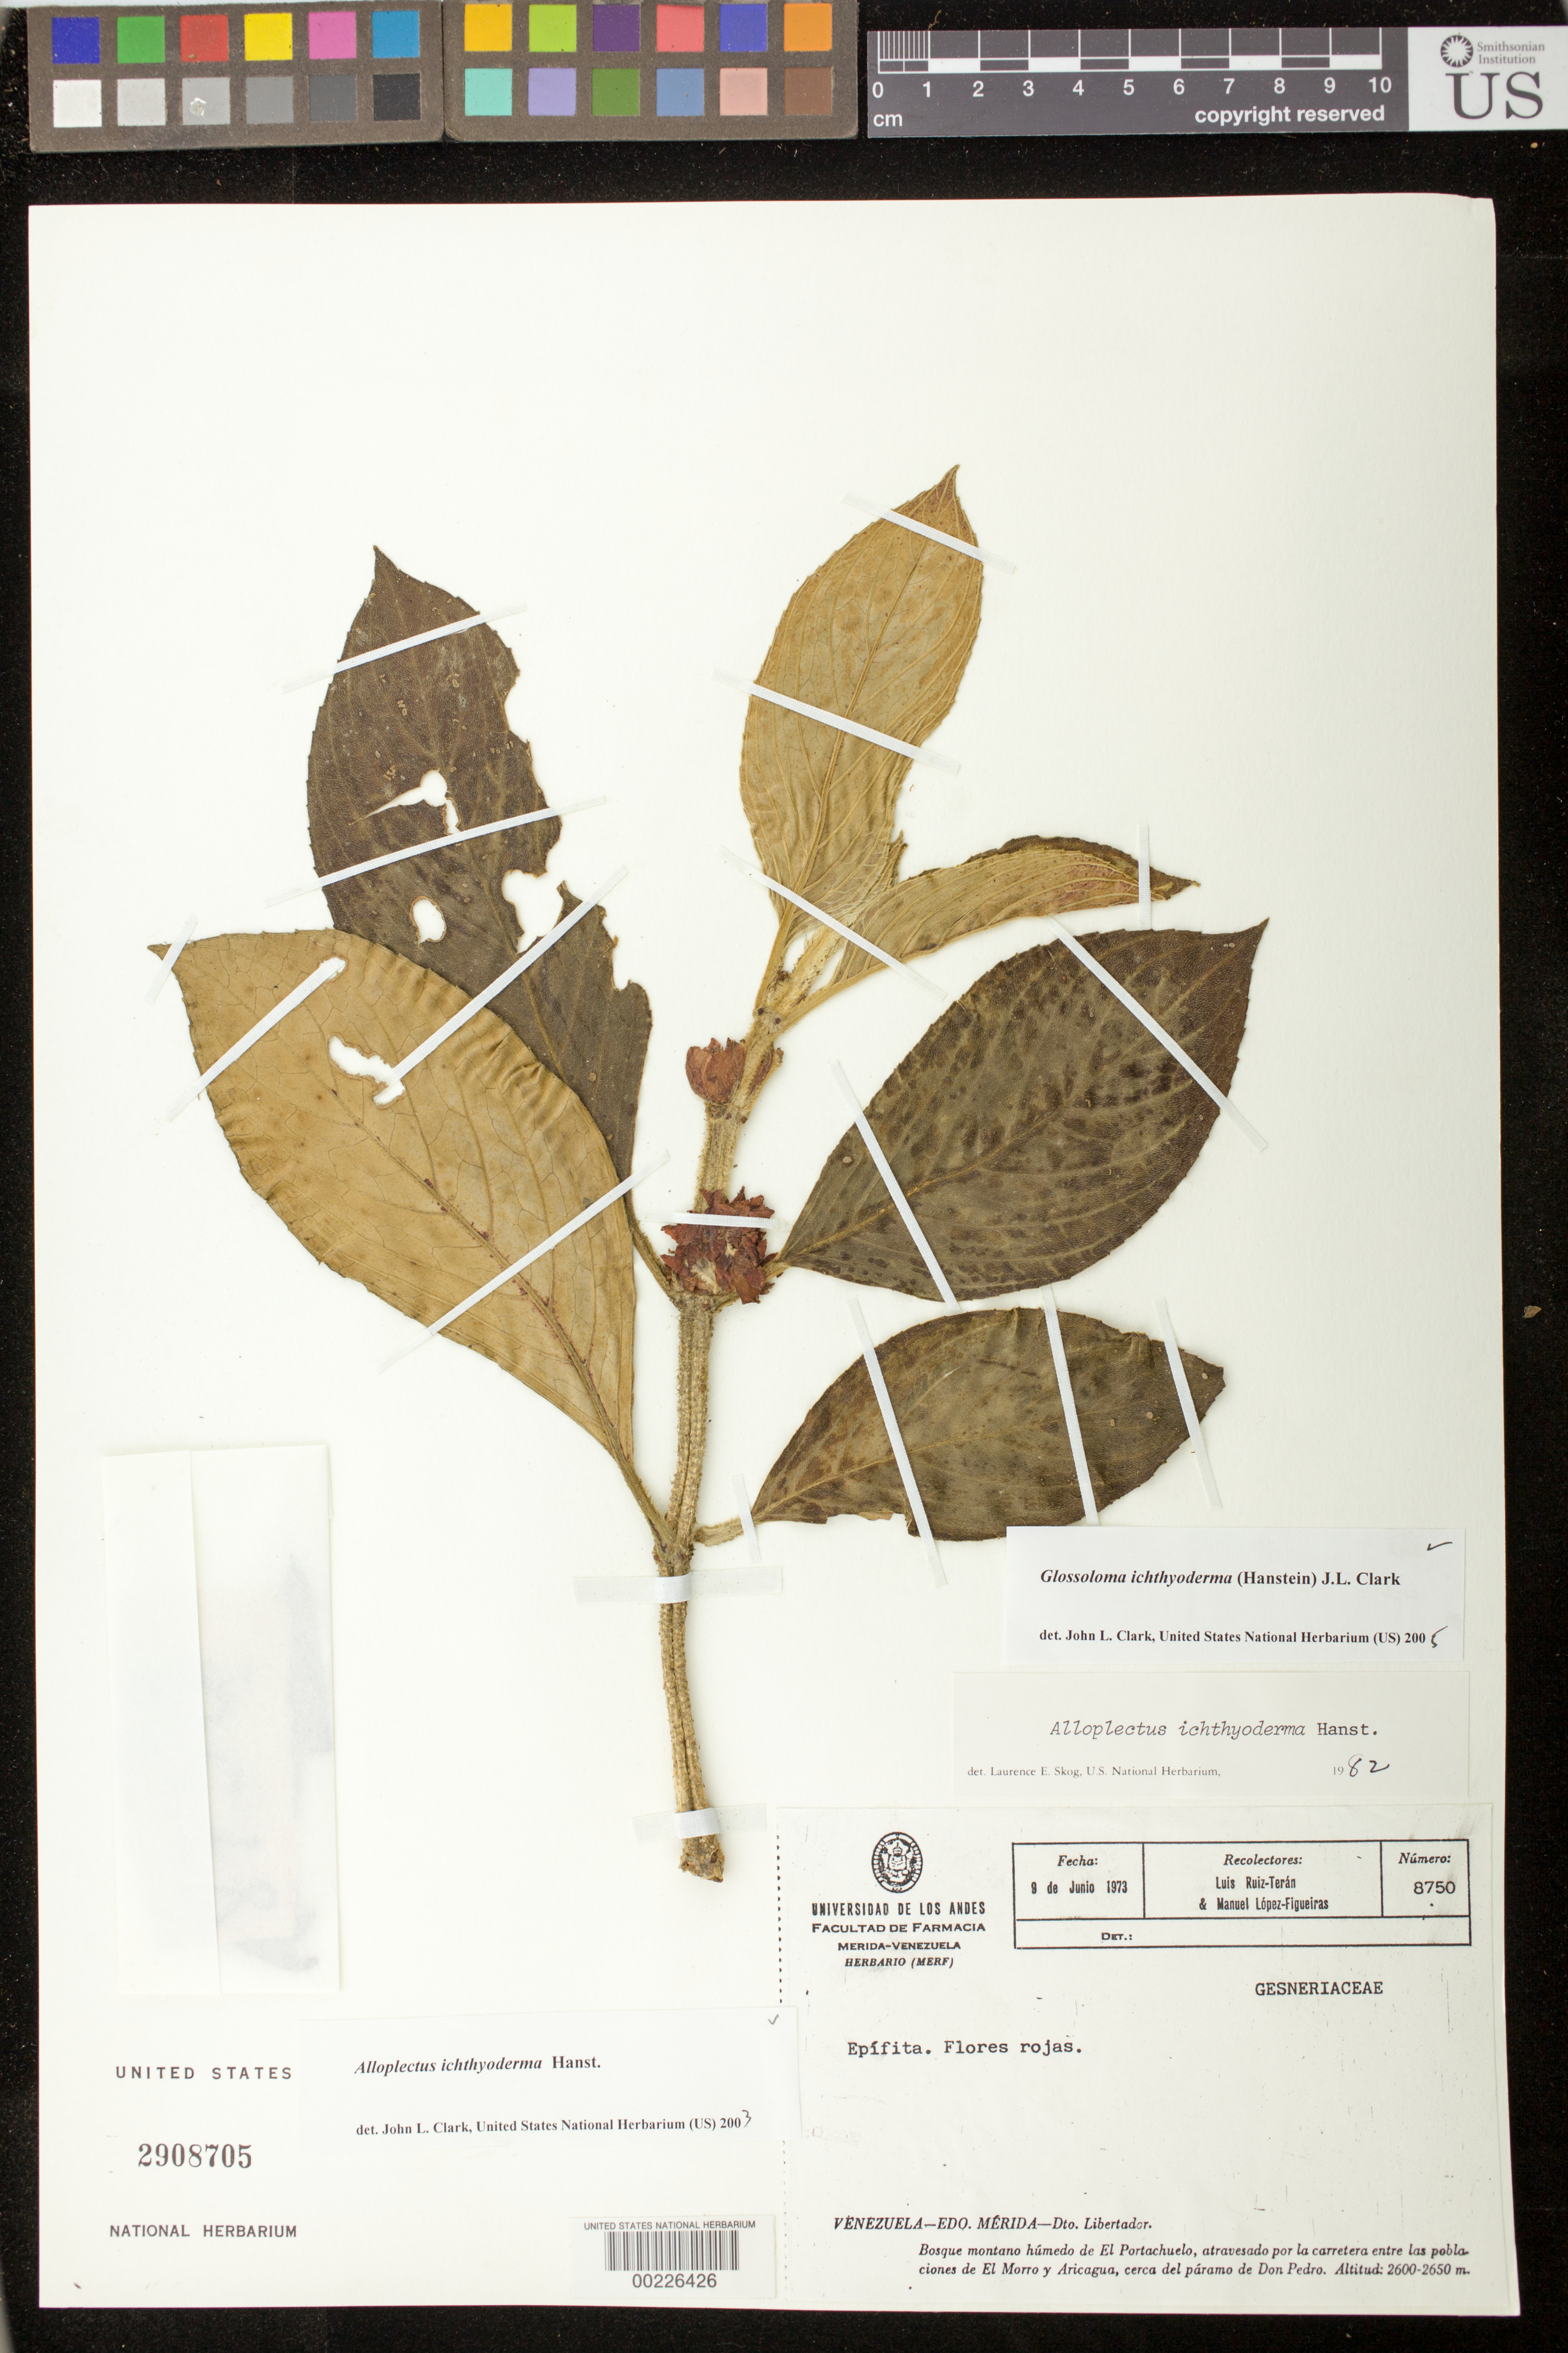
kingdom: Plantae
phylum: Tracheophyta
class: Magnoliopsida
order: Lamiales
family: Gesneriaceae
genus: Glossoloma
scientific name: Glossoloma ichthyoderma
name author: (Hanst.) J.L. Clark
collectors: L. E. Ruíz-Terán & M. Lopéz-F.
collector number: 8750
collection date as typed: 09 Jun 1973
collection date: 1973-06-09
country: Venezuela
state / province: Mérida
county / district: Libertador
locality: Dist. Libertador, El Portachuelo, crossing highway between las Poblaciones de el Morro & Aricagua, neardel Paramo de Don Pedro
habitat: Humid montane forest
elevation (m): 2600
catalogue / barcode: US 2908705